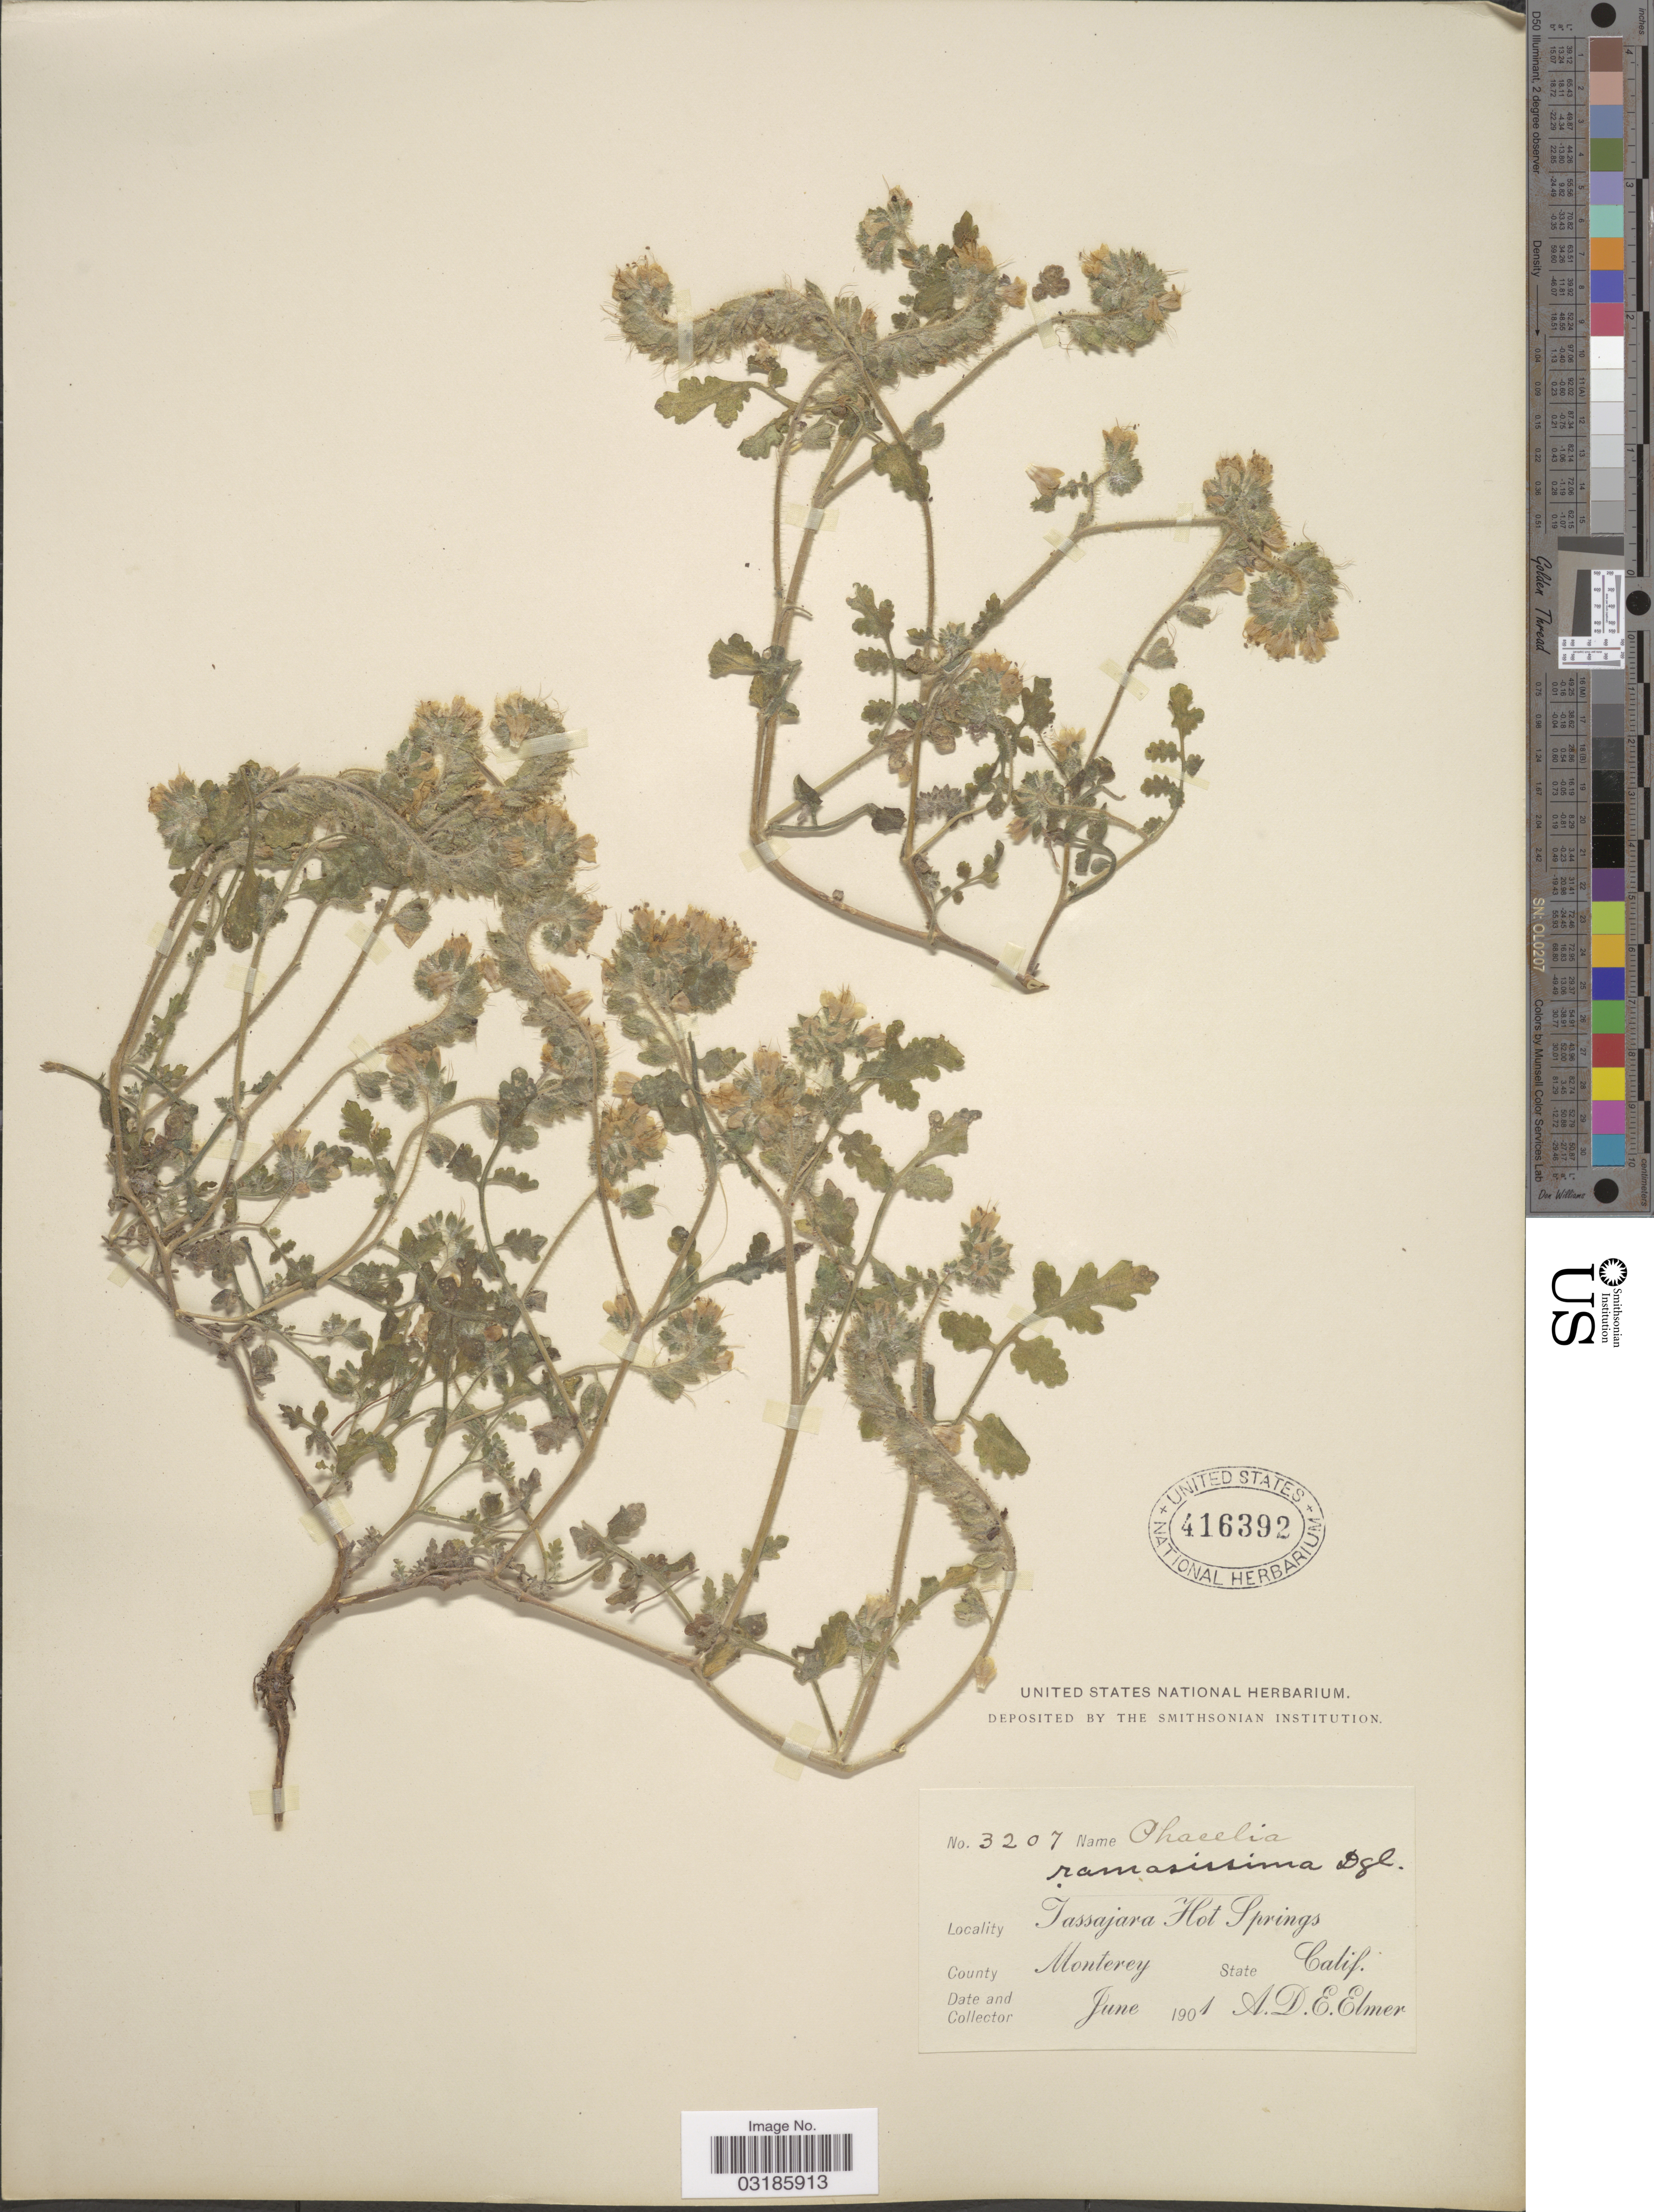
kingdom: Plantae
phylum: Tracheophyta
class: Magnoliopsida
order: Boraginales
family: Hydrophyllaceae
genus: Phacelia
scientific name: Phacelia ramosissima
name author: Douglas ex Lehm.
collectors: A. D. E. Elmer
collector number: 3207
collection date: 1901-06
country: United States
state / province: California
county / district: Monterey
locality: Tassajara Hot Springs. County Monterey.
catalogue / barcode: US 416392